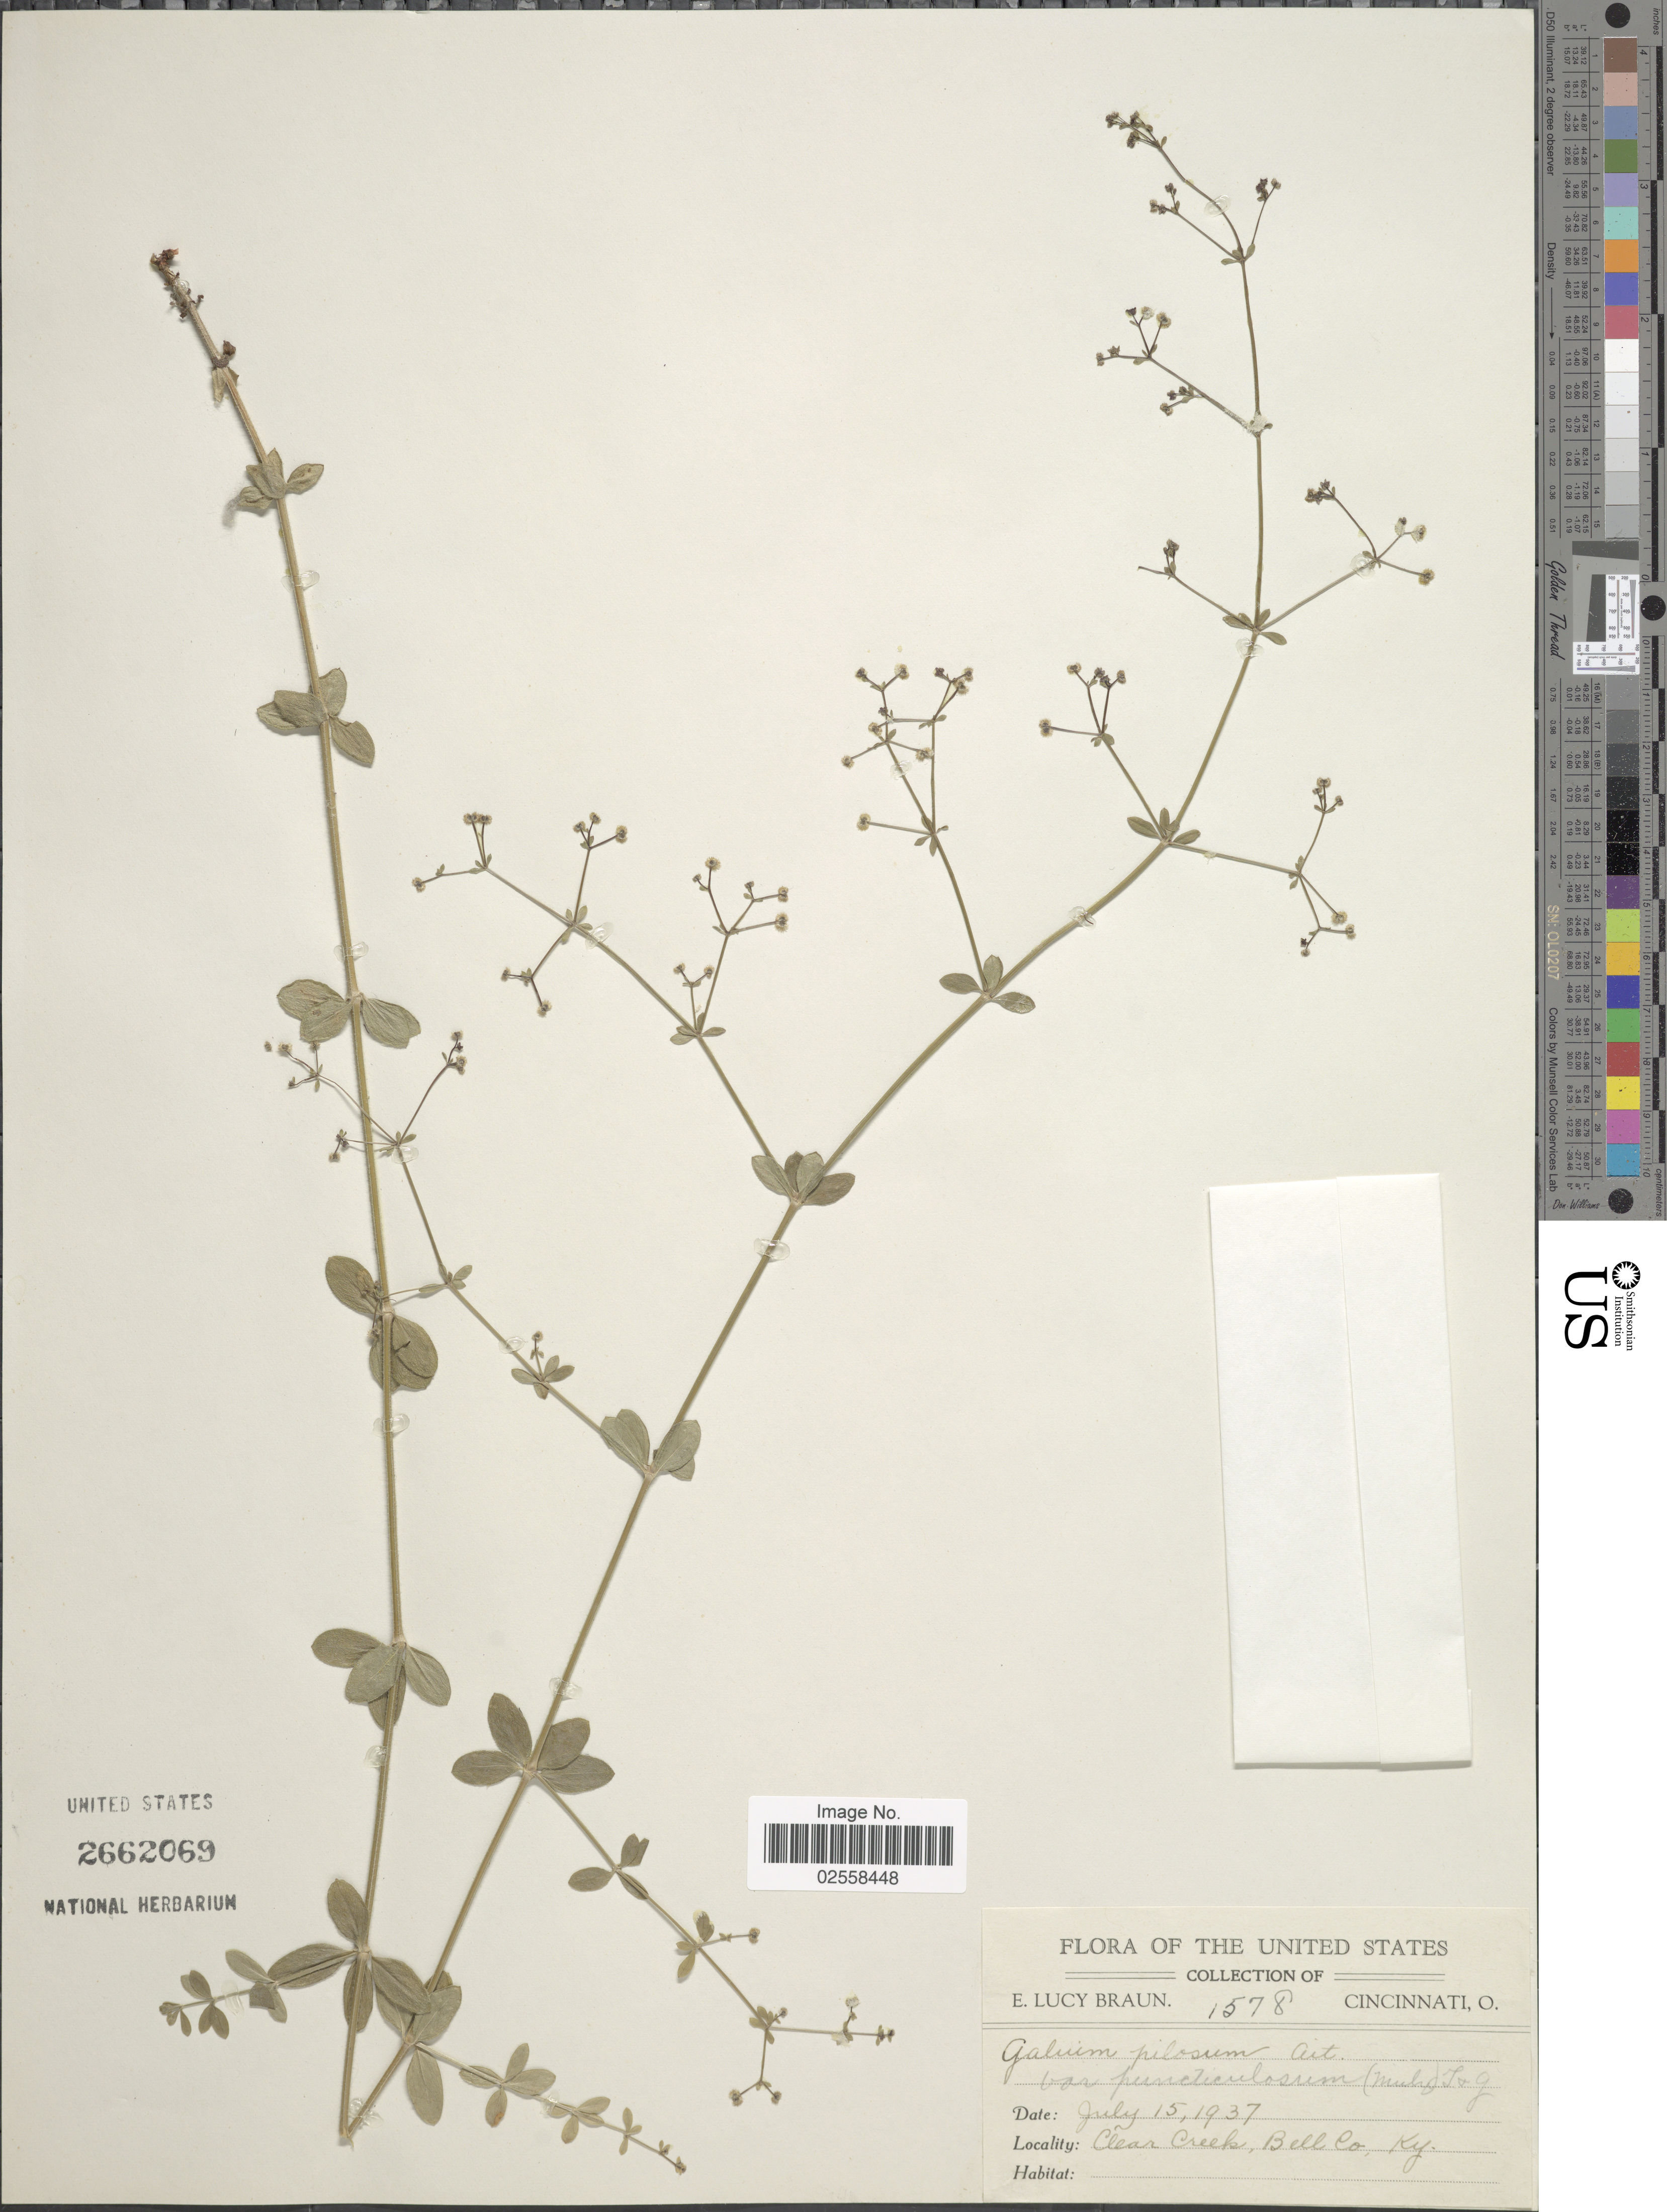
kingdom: Plantae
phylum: Tracheophyta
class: Magnoliopsida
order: Gentianales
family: Rubiaceae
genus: Galium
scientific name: Galium pilosum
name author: Aiton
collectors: E. L. Braun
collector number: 1578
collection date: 1937-07-15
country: United States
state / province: Kentucky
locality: Clear Creek, Bell Co., Ky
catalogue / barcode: US 2662069